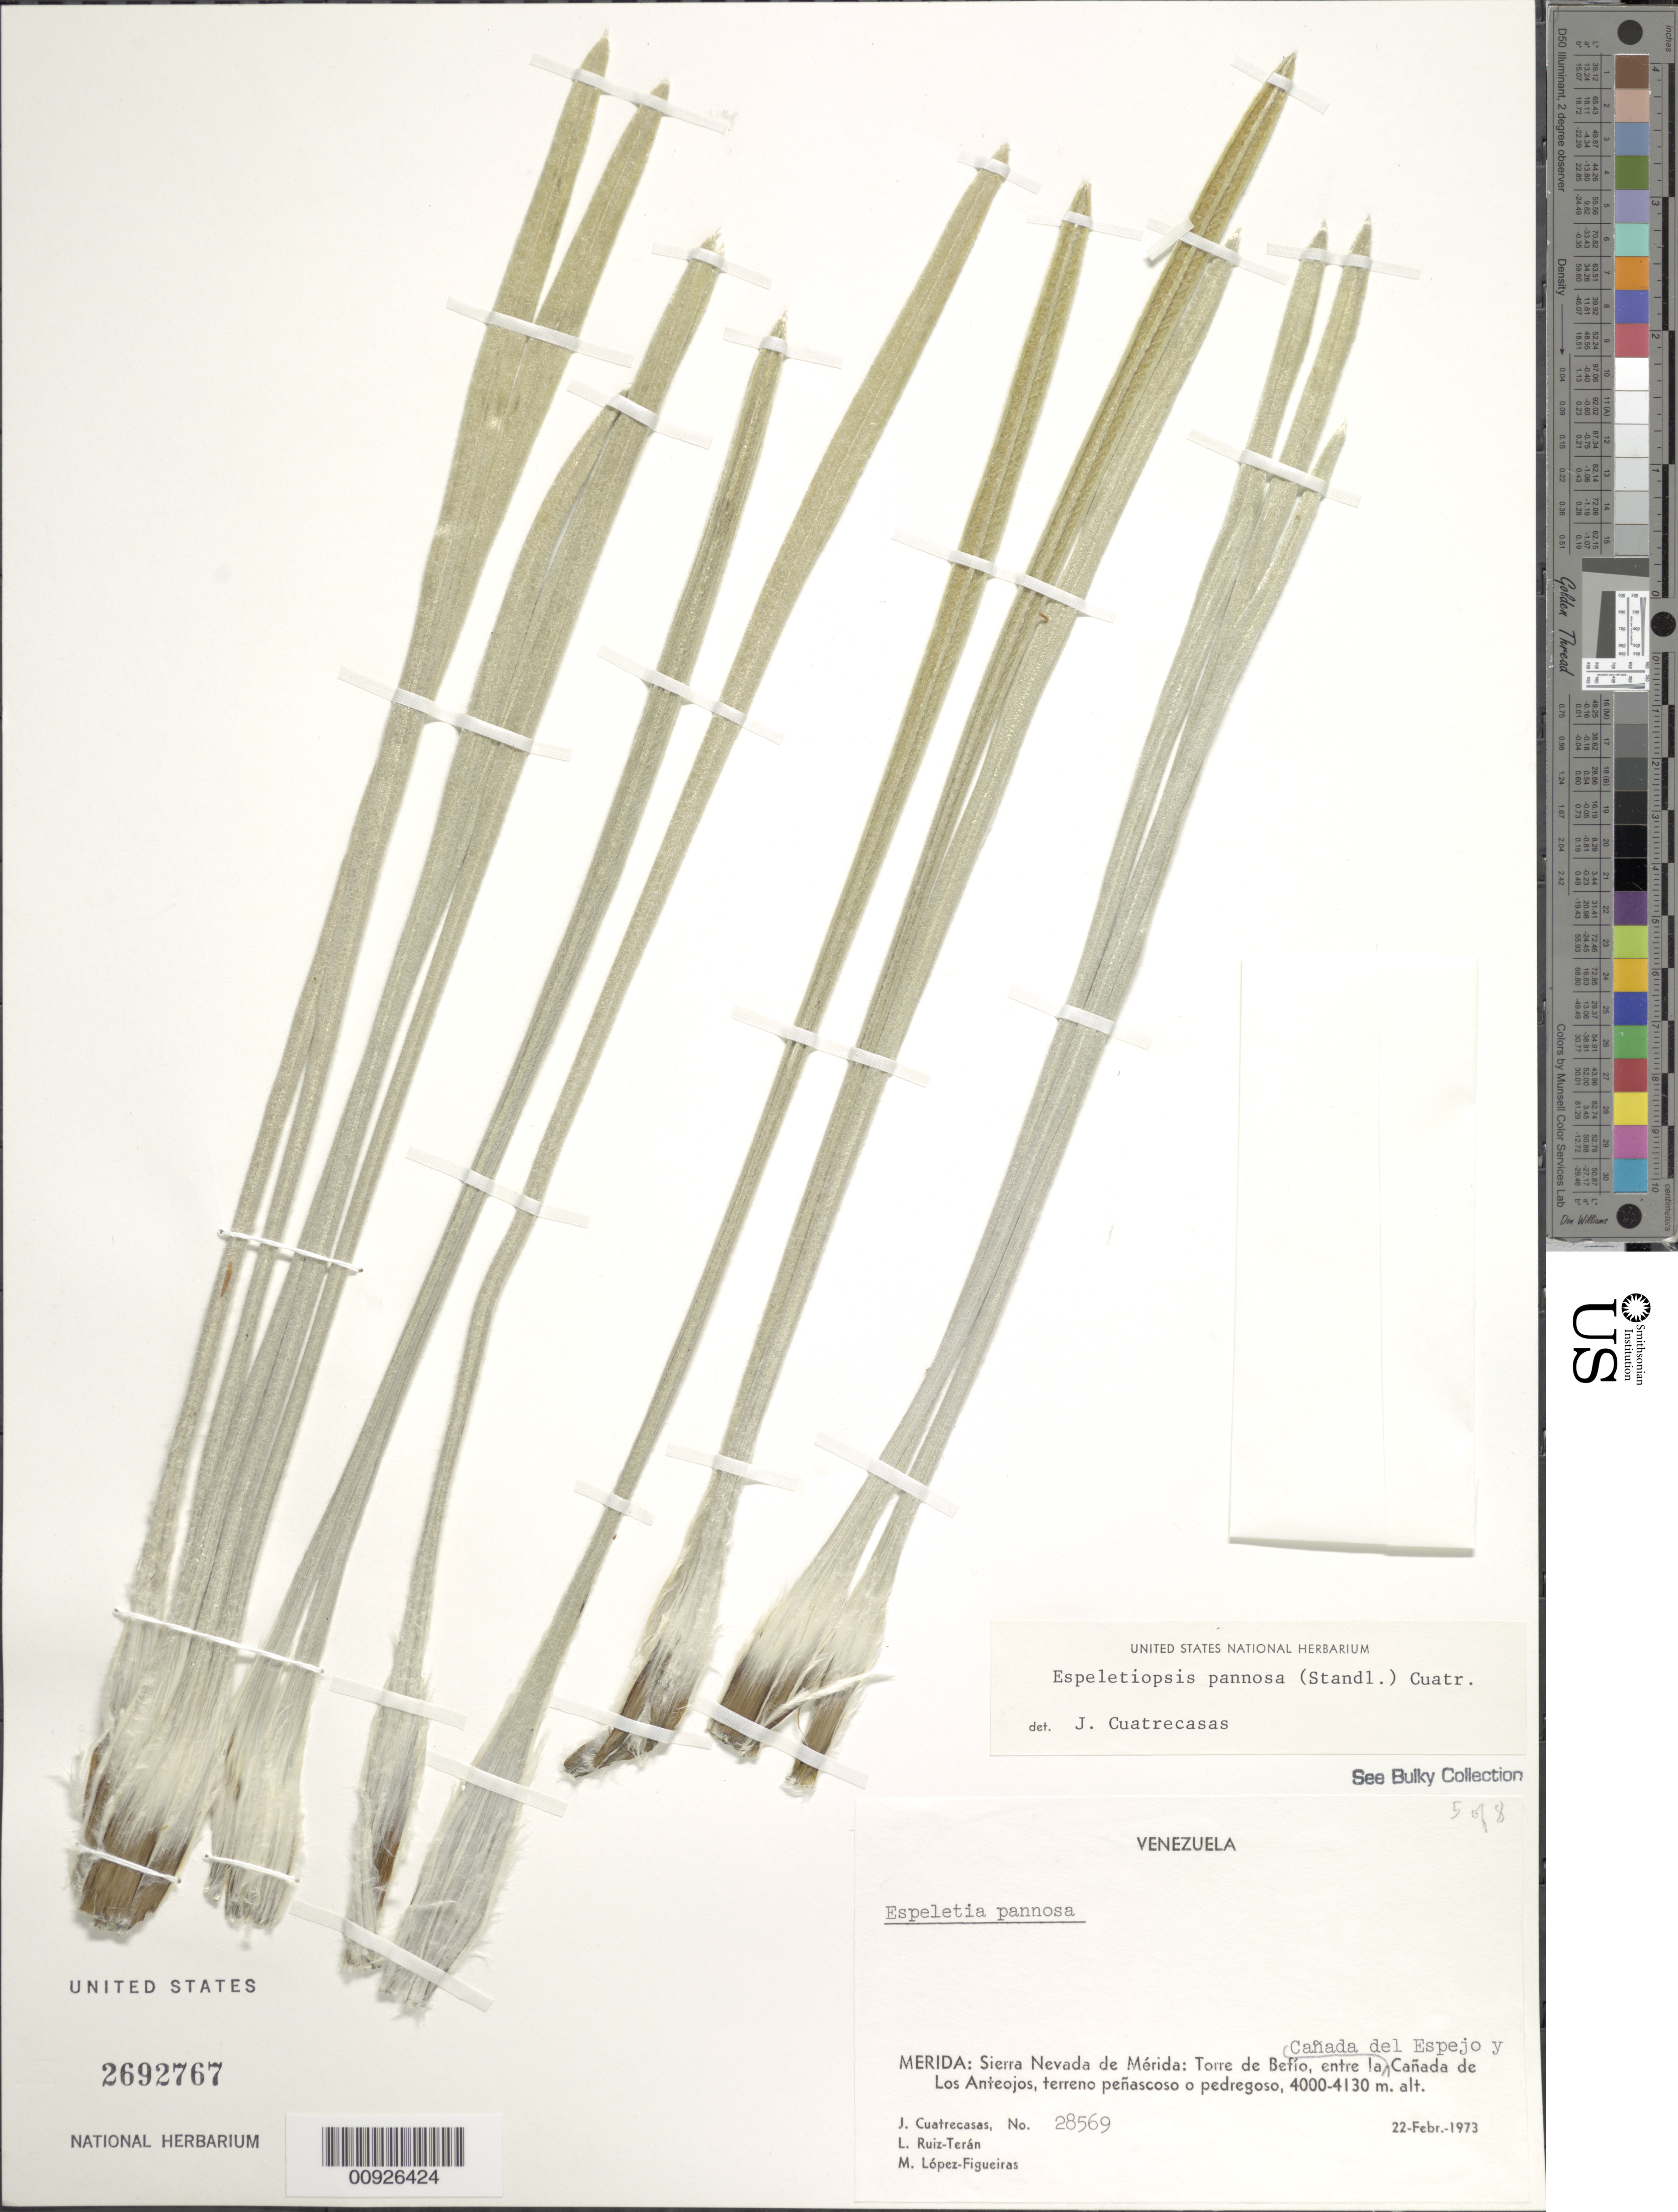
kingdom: Plantae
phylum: Tracheophyta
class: Magnoliopsida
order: Asterales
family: Asteraceae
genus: Espeletiopsis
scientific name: Espeletiopsis pannosa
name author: (Standl.) Cuatrec.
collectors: J. Cuatrecasas, L. E. Ruíz-Terán & M. López Figueiras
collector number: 28569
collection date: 1973-02-22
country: Venezuela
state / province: Mérida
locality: Sierra Nevada de Mérida: Torre de Befío, entre la Cañada del espejo y la Cañada de Los Anteojos.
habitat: Terreno peñascoso o pedregoso.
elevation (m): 4000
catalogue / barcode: US 2692767